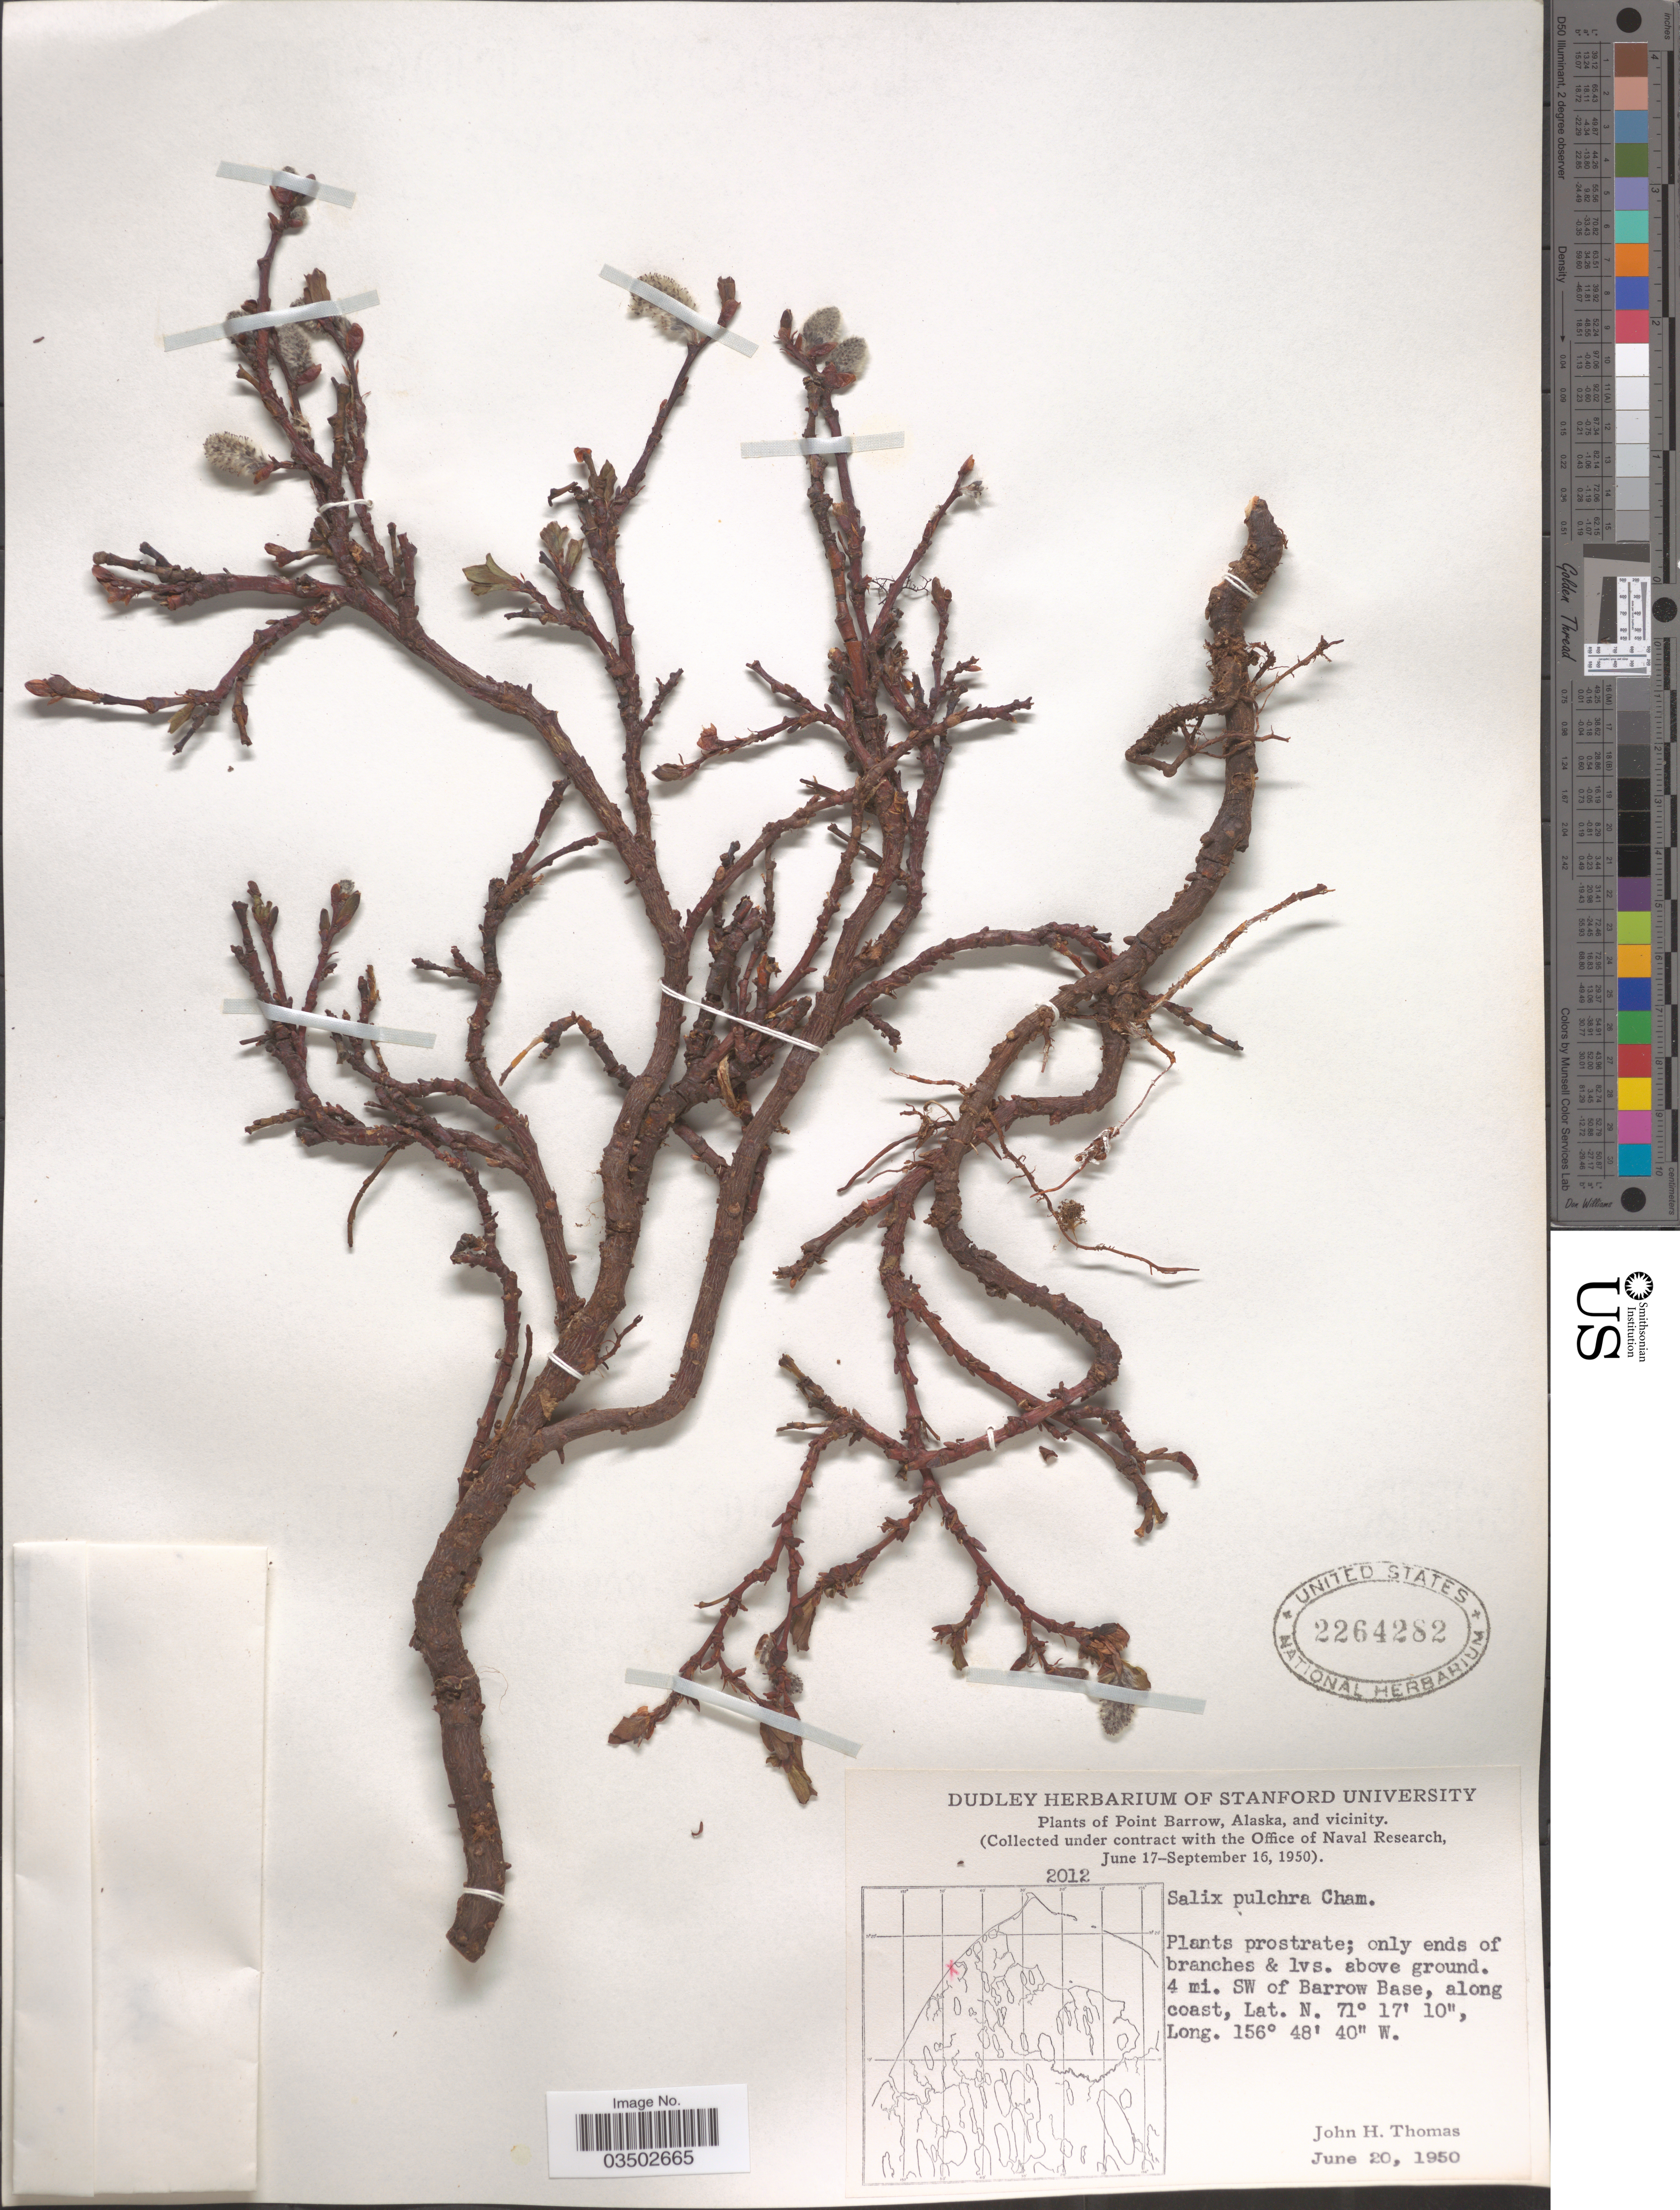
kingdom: Plantae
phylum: Tracheophyta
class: Magnoliopsida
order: Malpighiales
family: Salicaceae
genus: Salix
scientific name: Salix pulchra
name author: Cham.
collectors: J. H. Thomas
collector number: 2012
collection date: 1950-06-20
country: United States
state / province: Alaska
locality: Point Barrow, Alaska, and vicinity. 4 mi. SW of Barrow Base, along coast.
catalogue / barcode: US 2264282